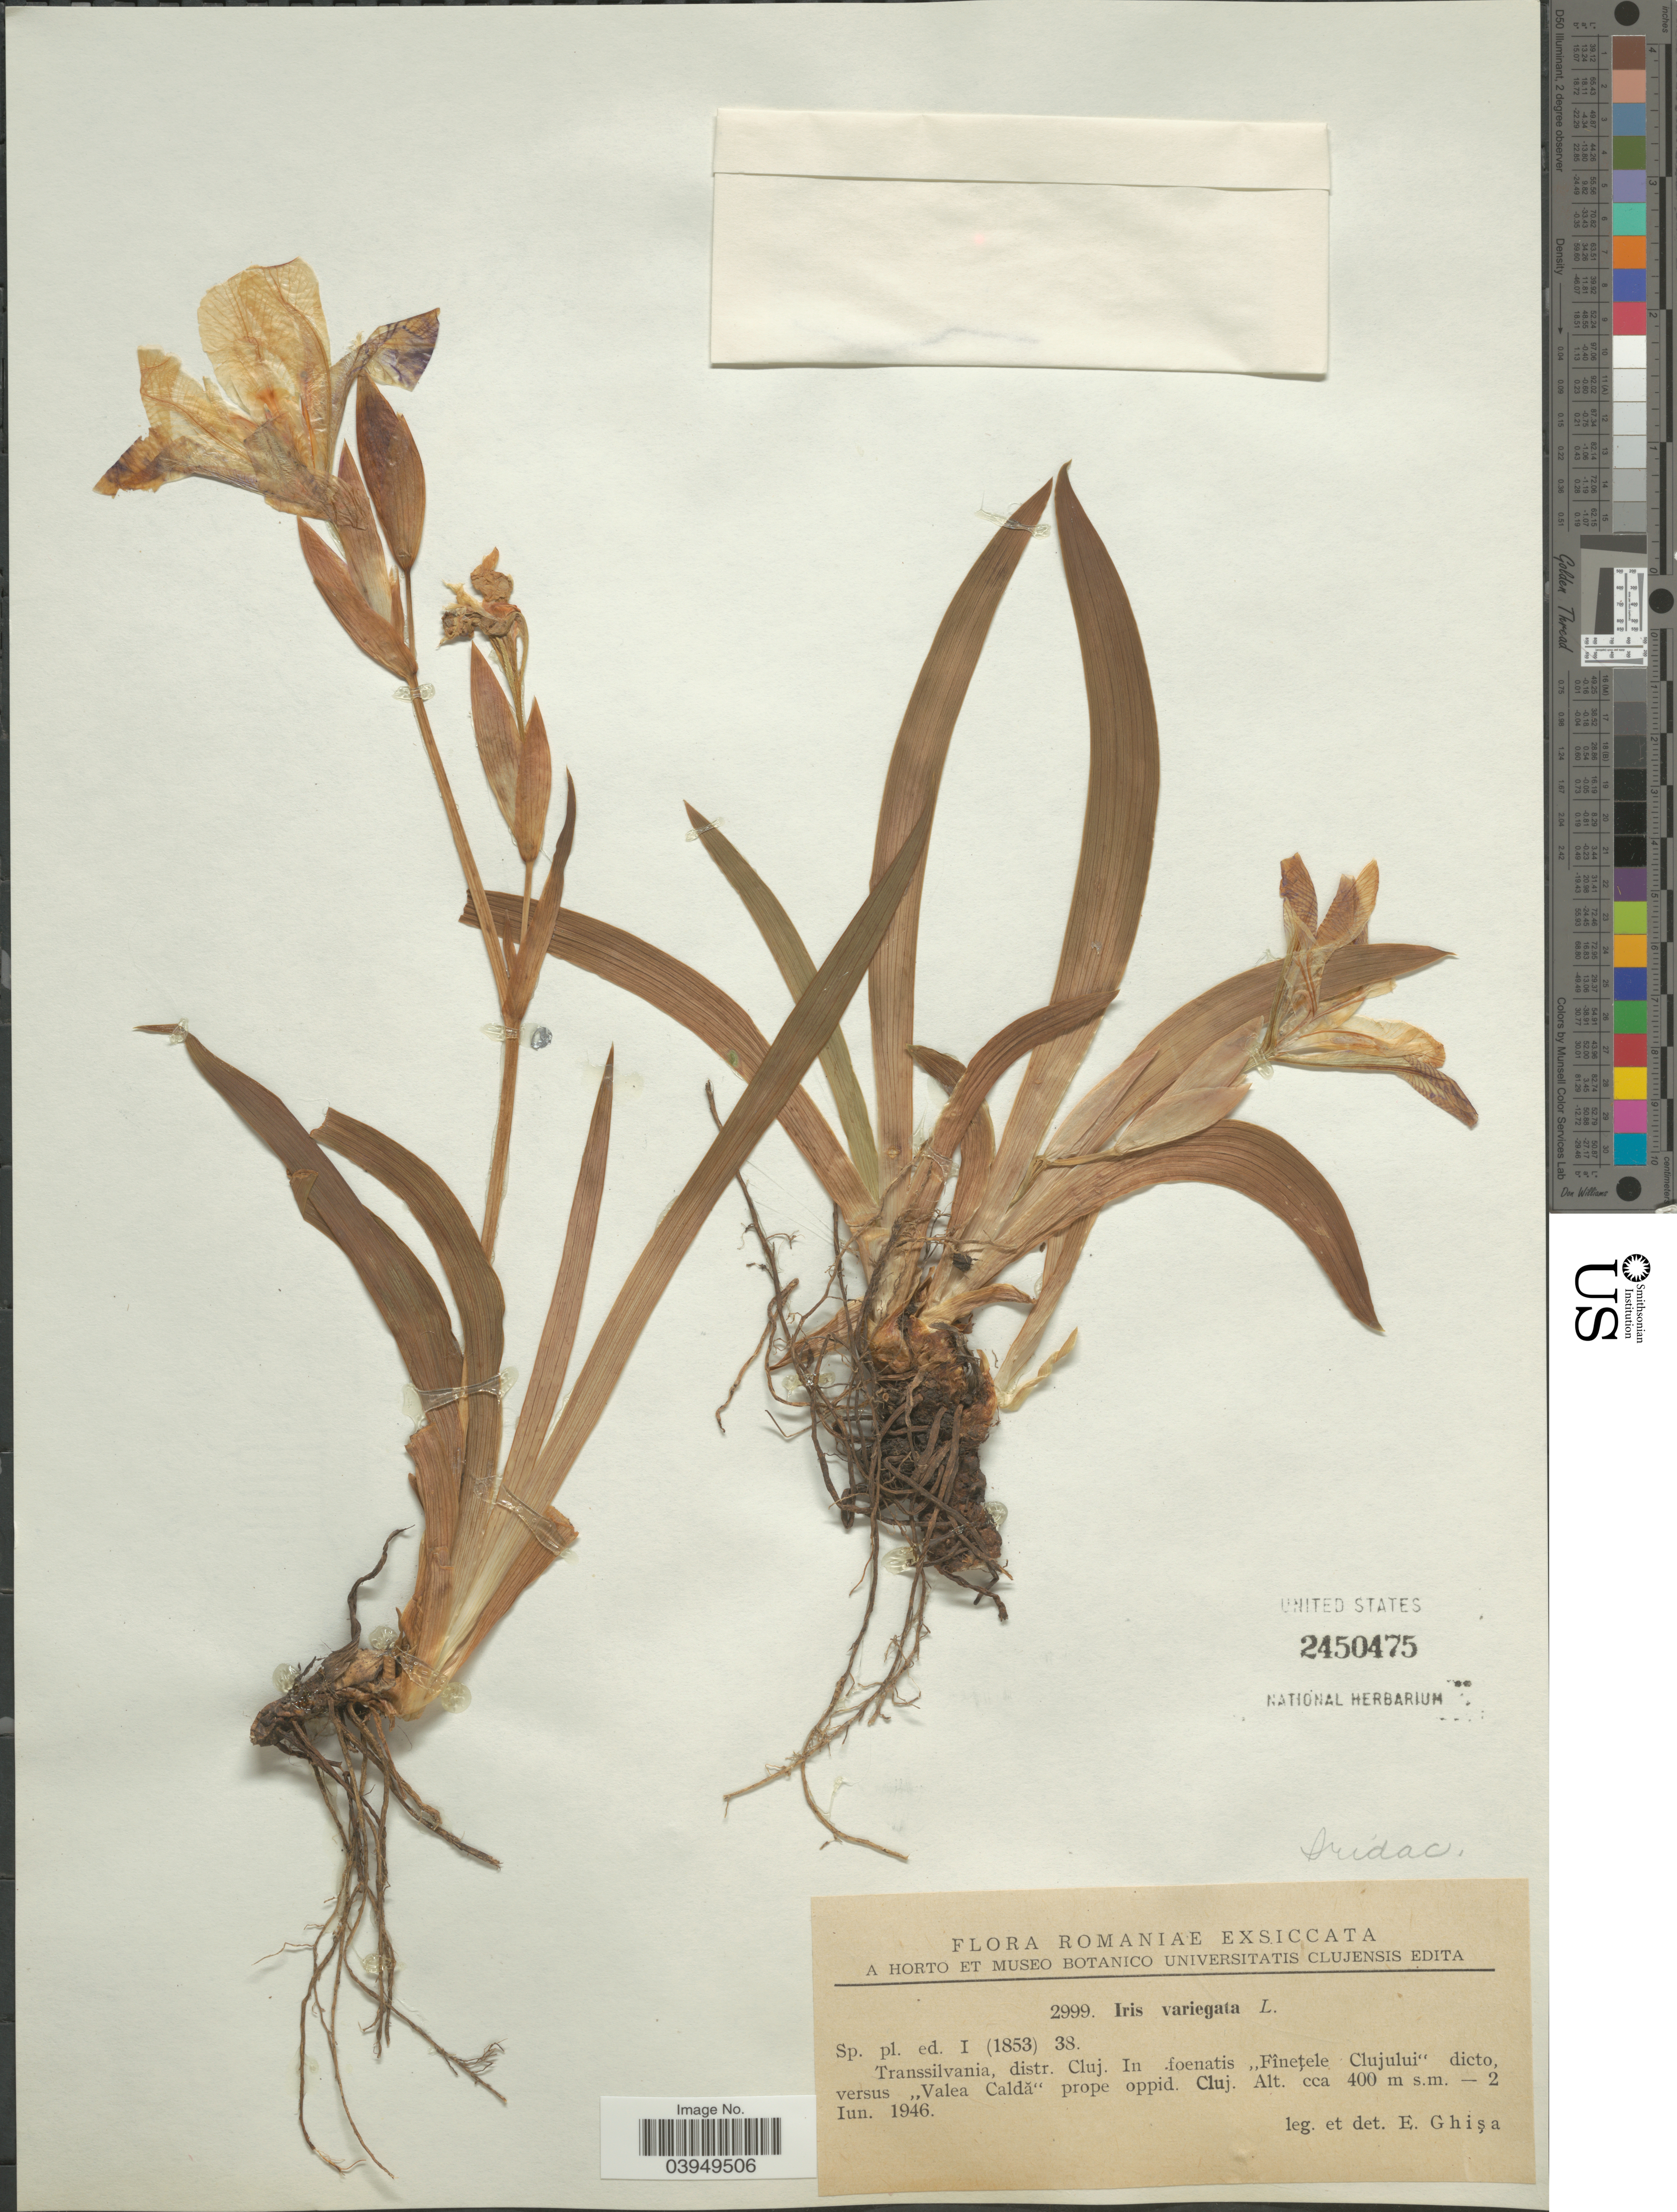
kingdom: Plantae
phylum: Tracheophyta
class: Liliopsida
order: Asparagales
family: Iridaceae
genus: Iris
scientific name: Iris variegata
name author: L.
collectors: E. Ghisa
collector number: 2999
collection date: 1946-06-02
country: Romania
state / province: Cluj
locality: Romaniae. Transsilvania, distr. Cluj. In foenatis "Fîneţele Clujuliu"dicto versus "Valea Caldă" prope oppid. Cluj.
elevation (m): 400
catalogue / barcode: US 2450475